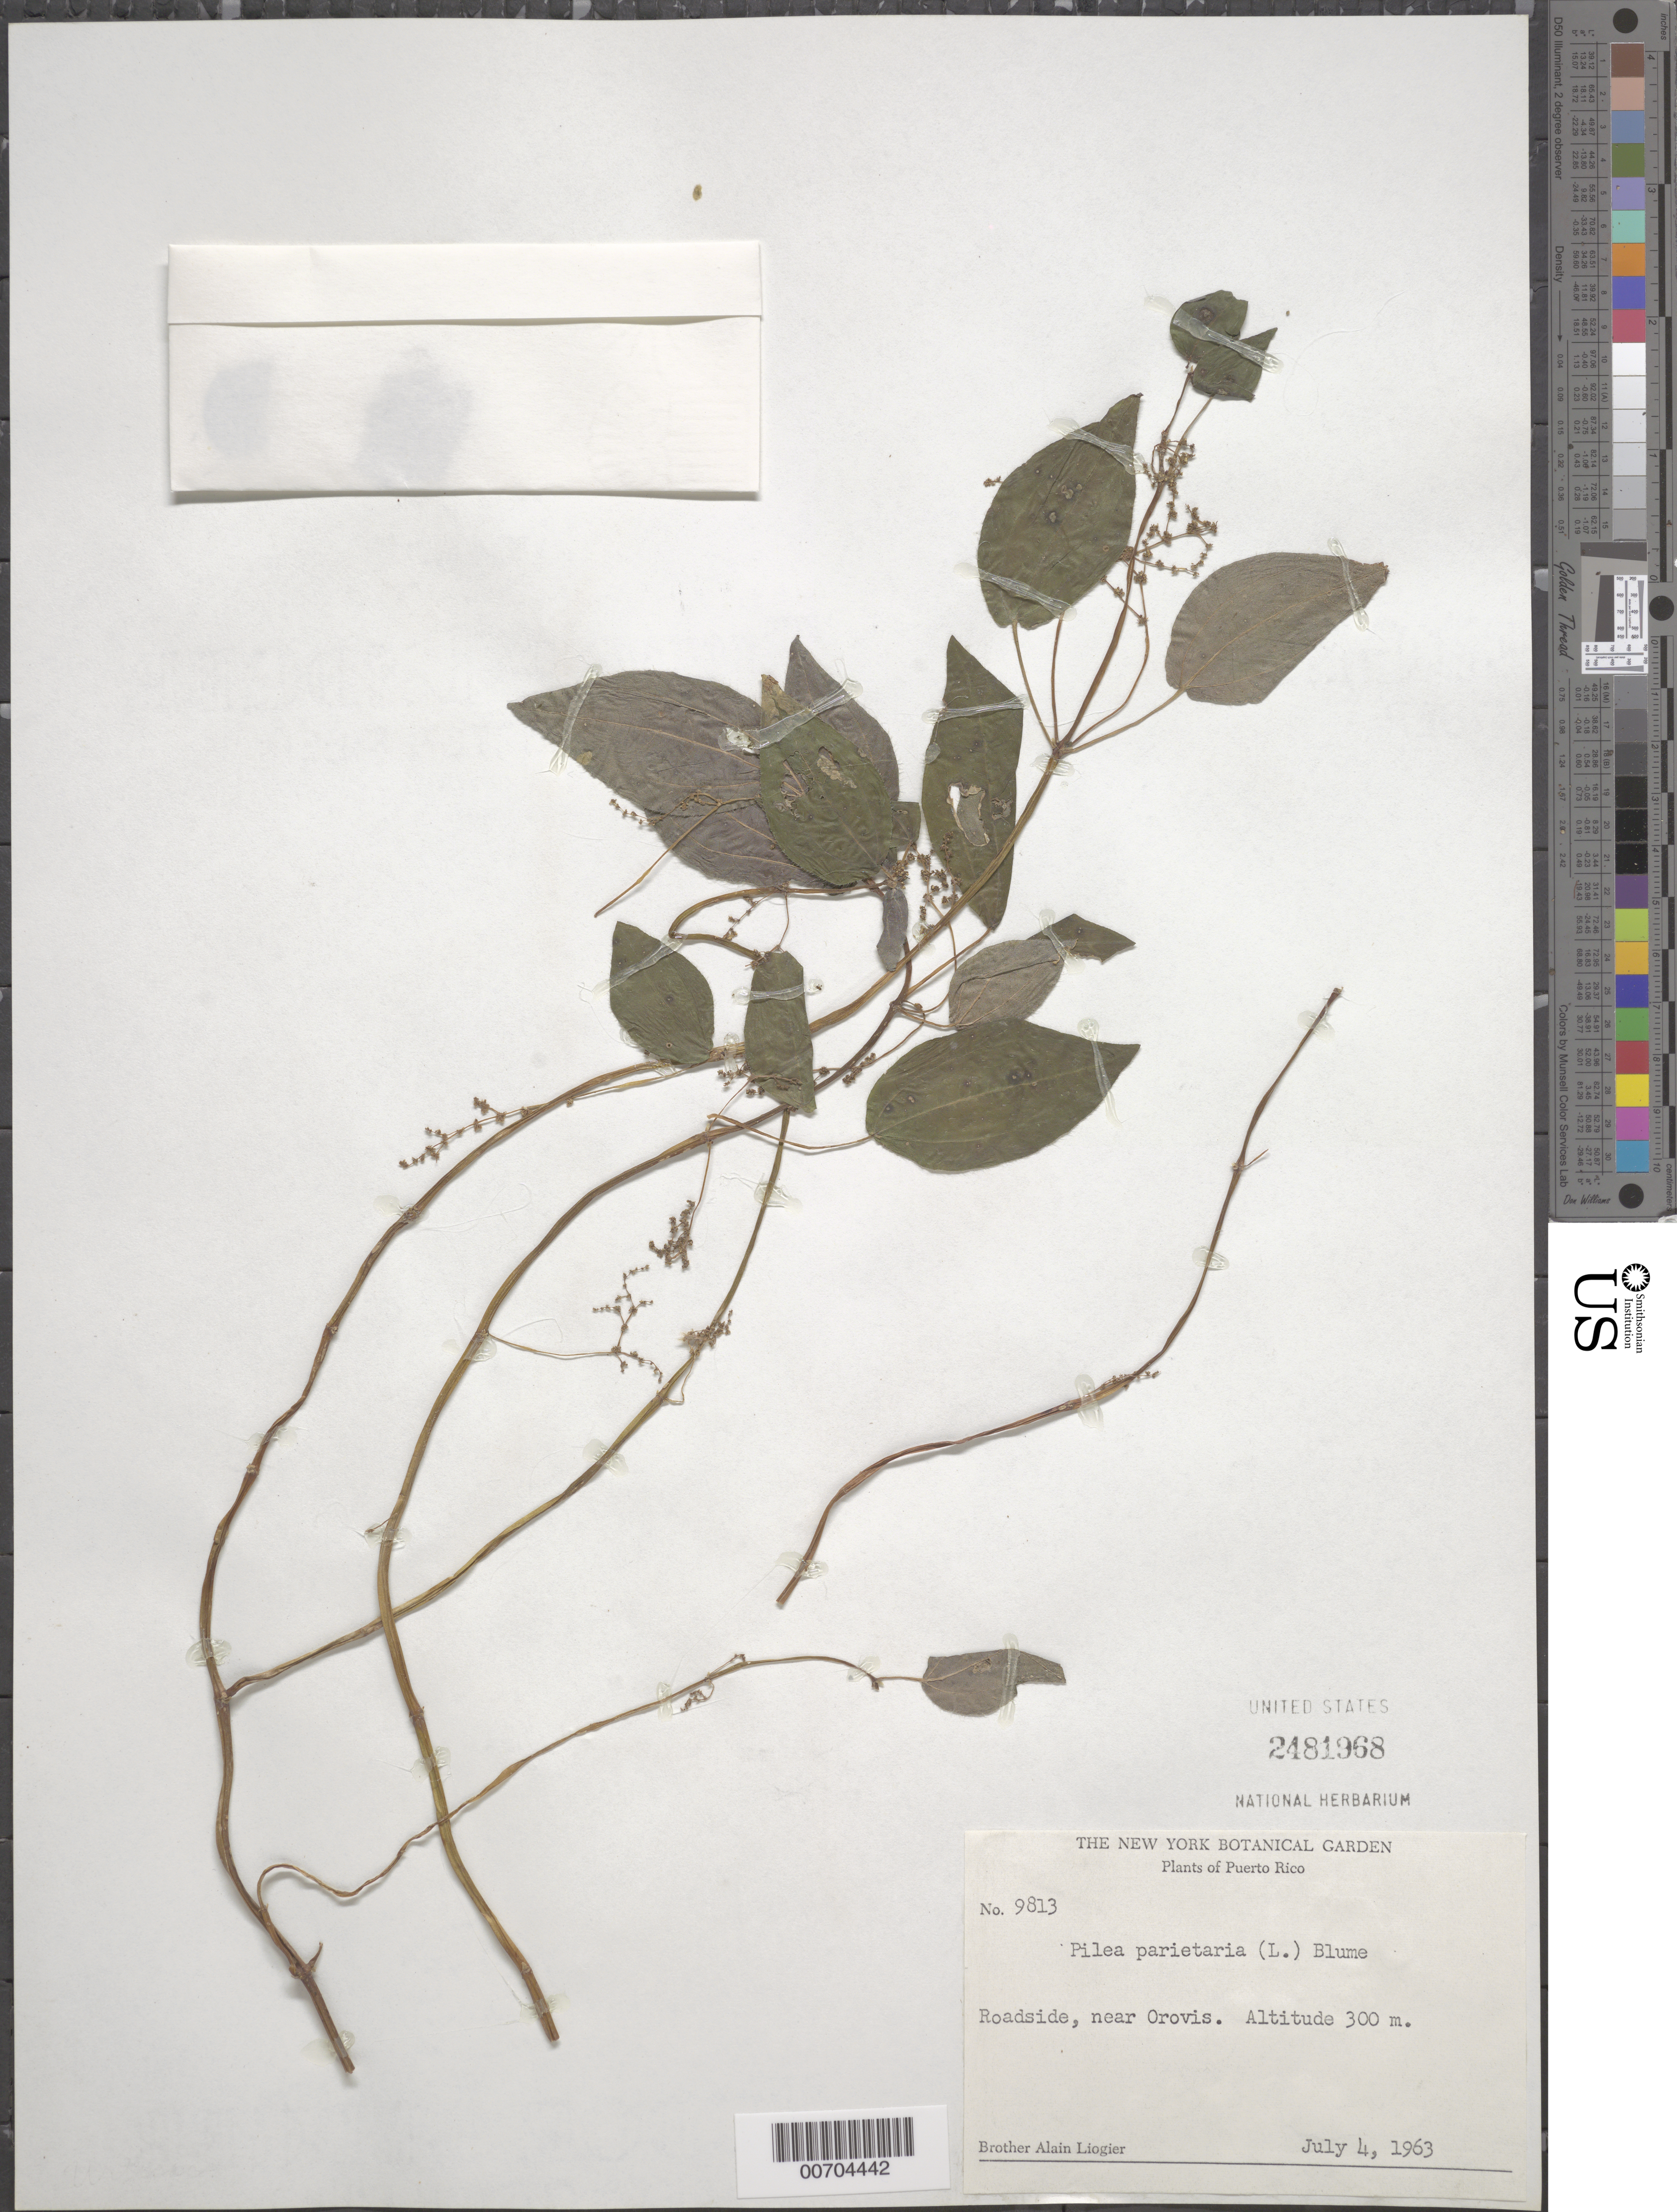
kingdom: Plantae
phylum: Tracheophyta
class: Magnoliopsida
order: Rosales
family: Urticaceae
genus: Pilea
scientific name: Pilea parietaria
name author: (L.) Blume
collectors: A. H. Liogier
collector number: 9813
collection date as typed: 04 Jul 1963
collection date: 1963-07-04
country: Puerto Rico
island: Greater Antilles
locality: Orovis, vic of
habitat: Roadside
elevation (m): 300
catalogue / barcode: US 2481968